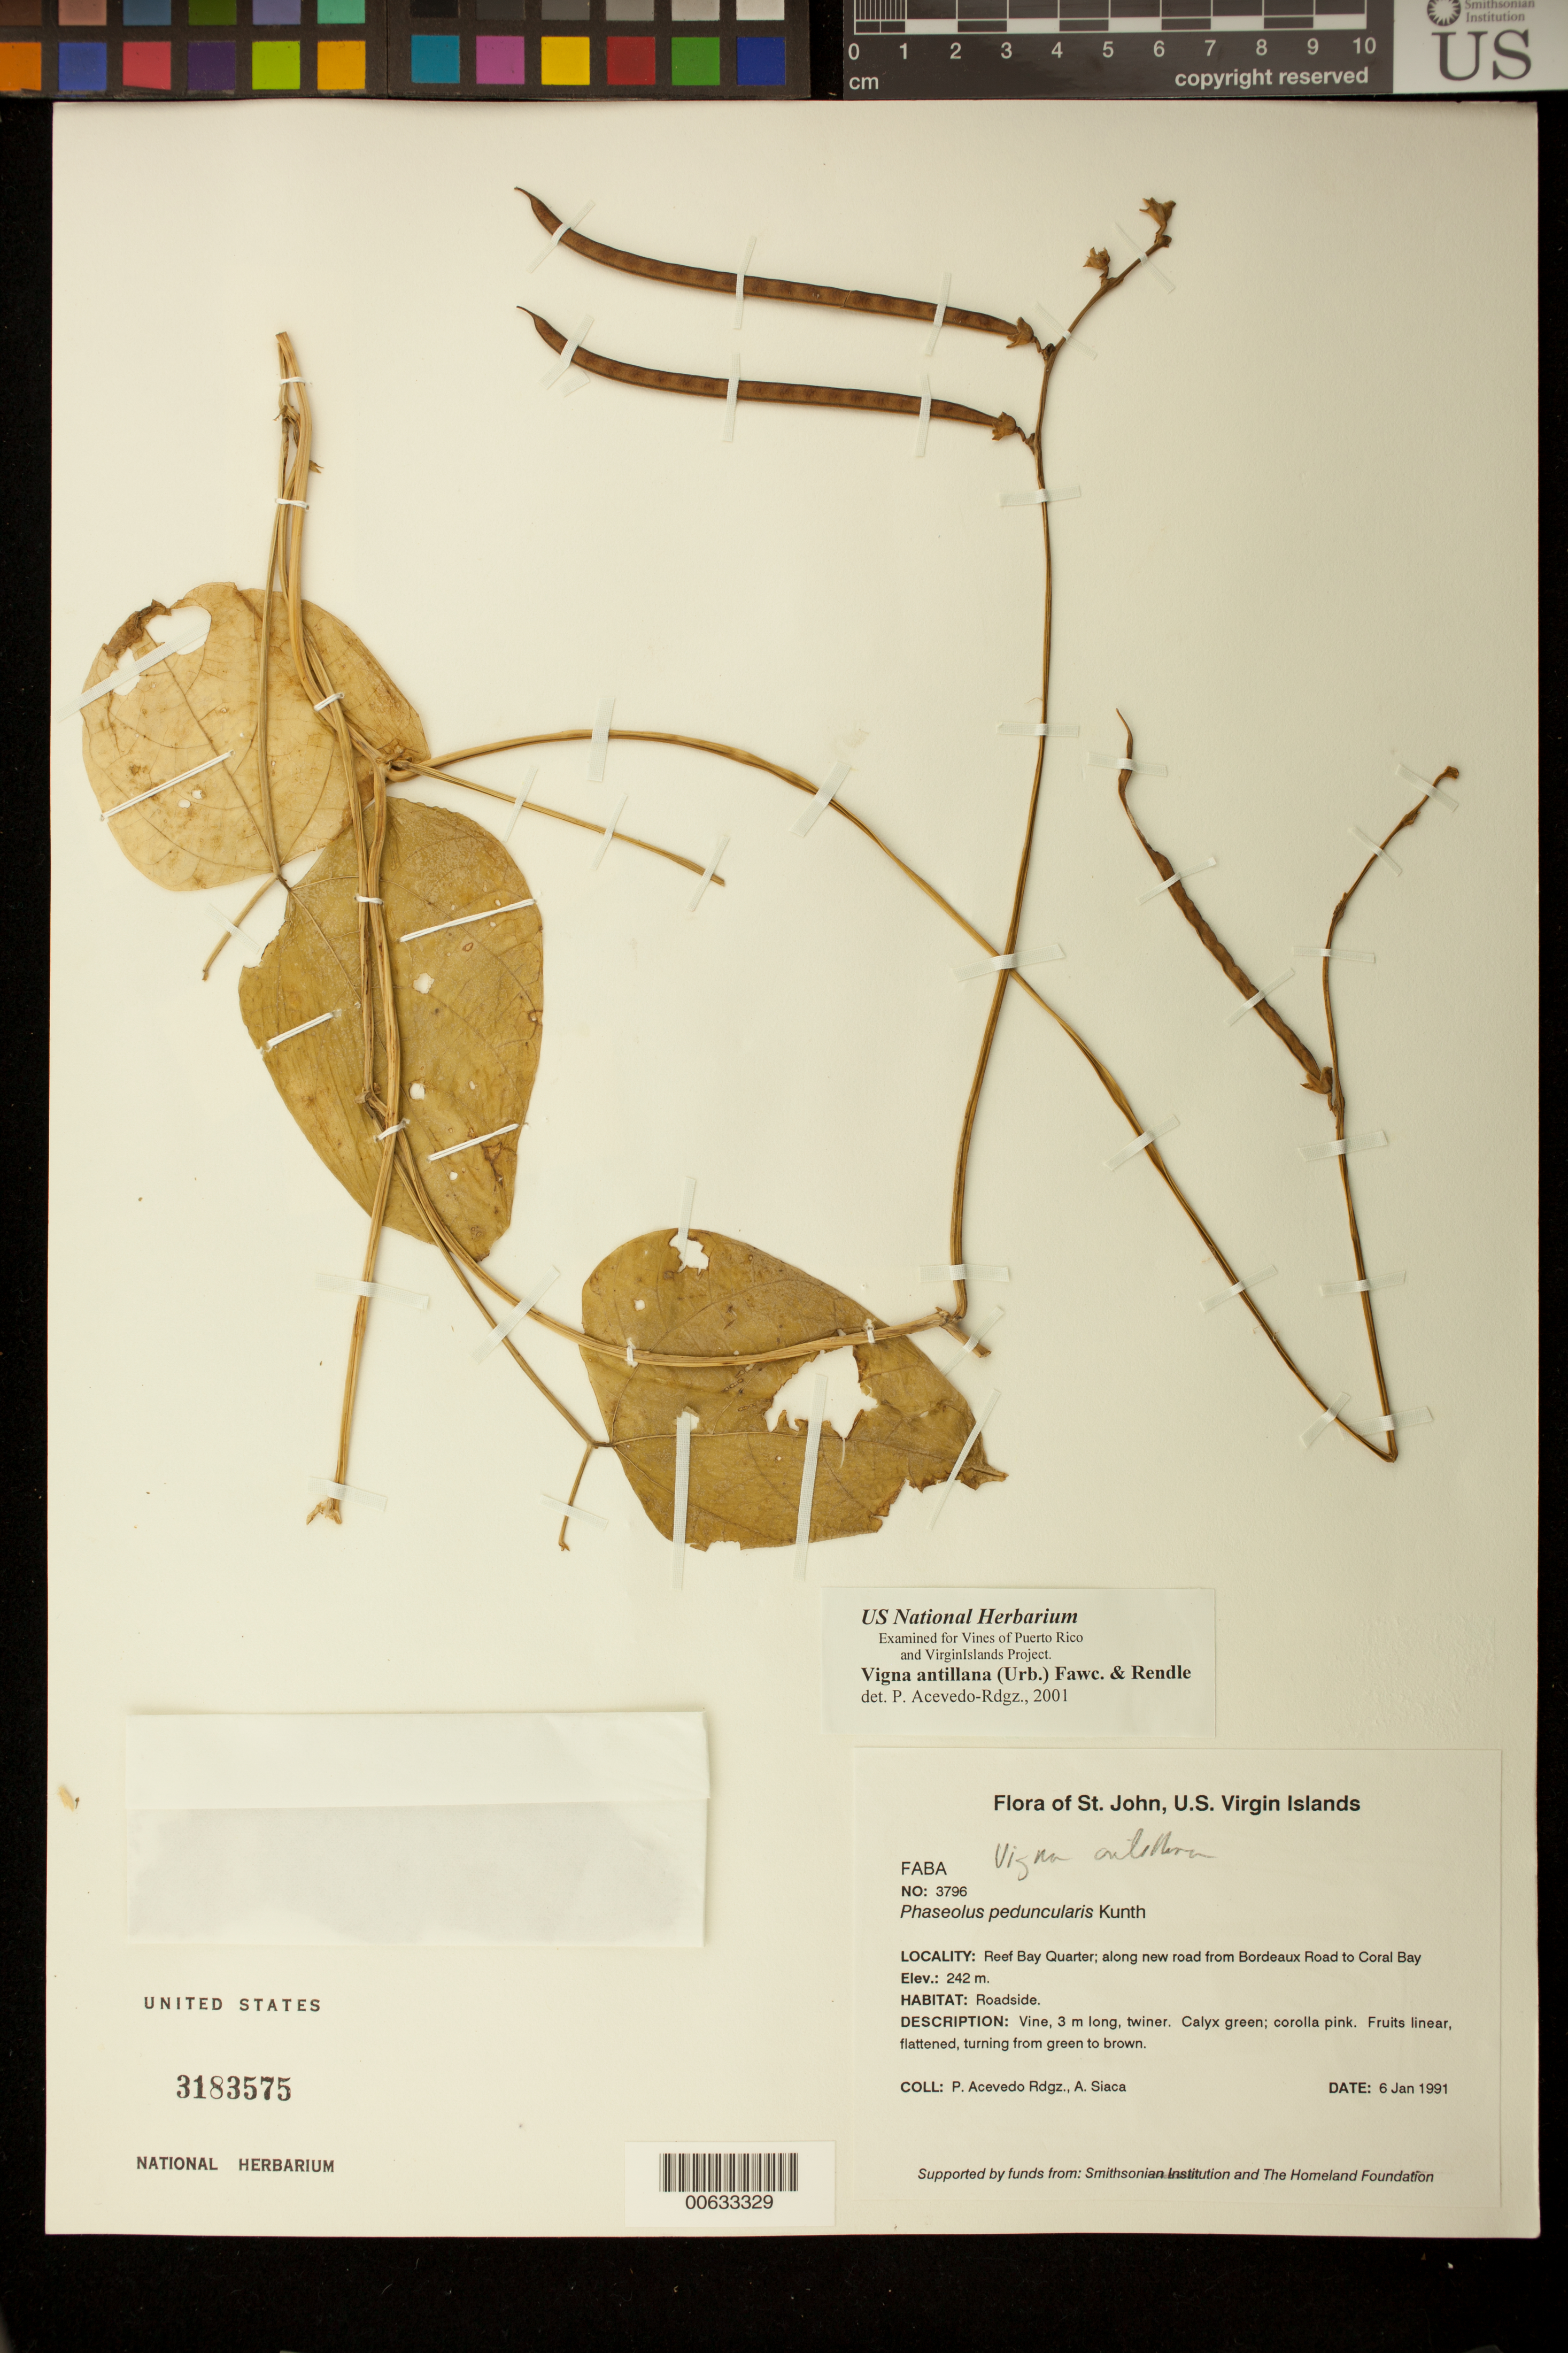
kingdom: Plantae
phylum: Tracheophyta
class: Magnoliopsida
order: Fabales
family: Fabaceae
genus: Sigmoidotropis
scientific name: Sigmoidotropis antillana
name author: (Urb.) A. Delgado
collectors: P. Acevedo-Rodr. & A. Siaca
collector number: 3796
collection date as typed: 06 Jan 1991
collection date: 1991-01-06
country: U.S. Virgin Islands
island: St. John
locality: Reef Bay Quarter; along new road from Bordeaux Road to Coral Bay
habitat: Roadside.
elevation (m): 242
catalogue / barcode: US 3183575